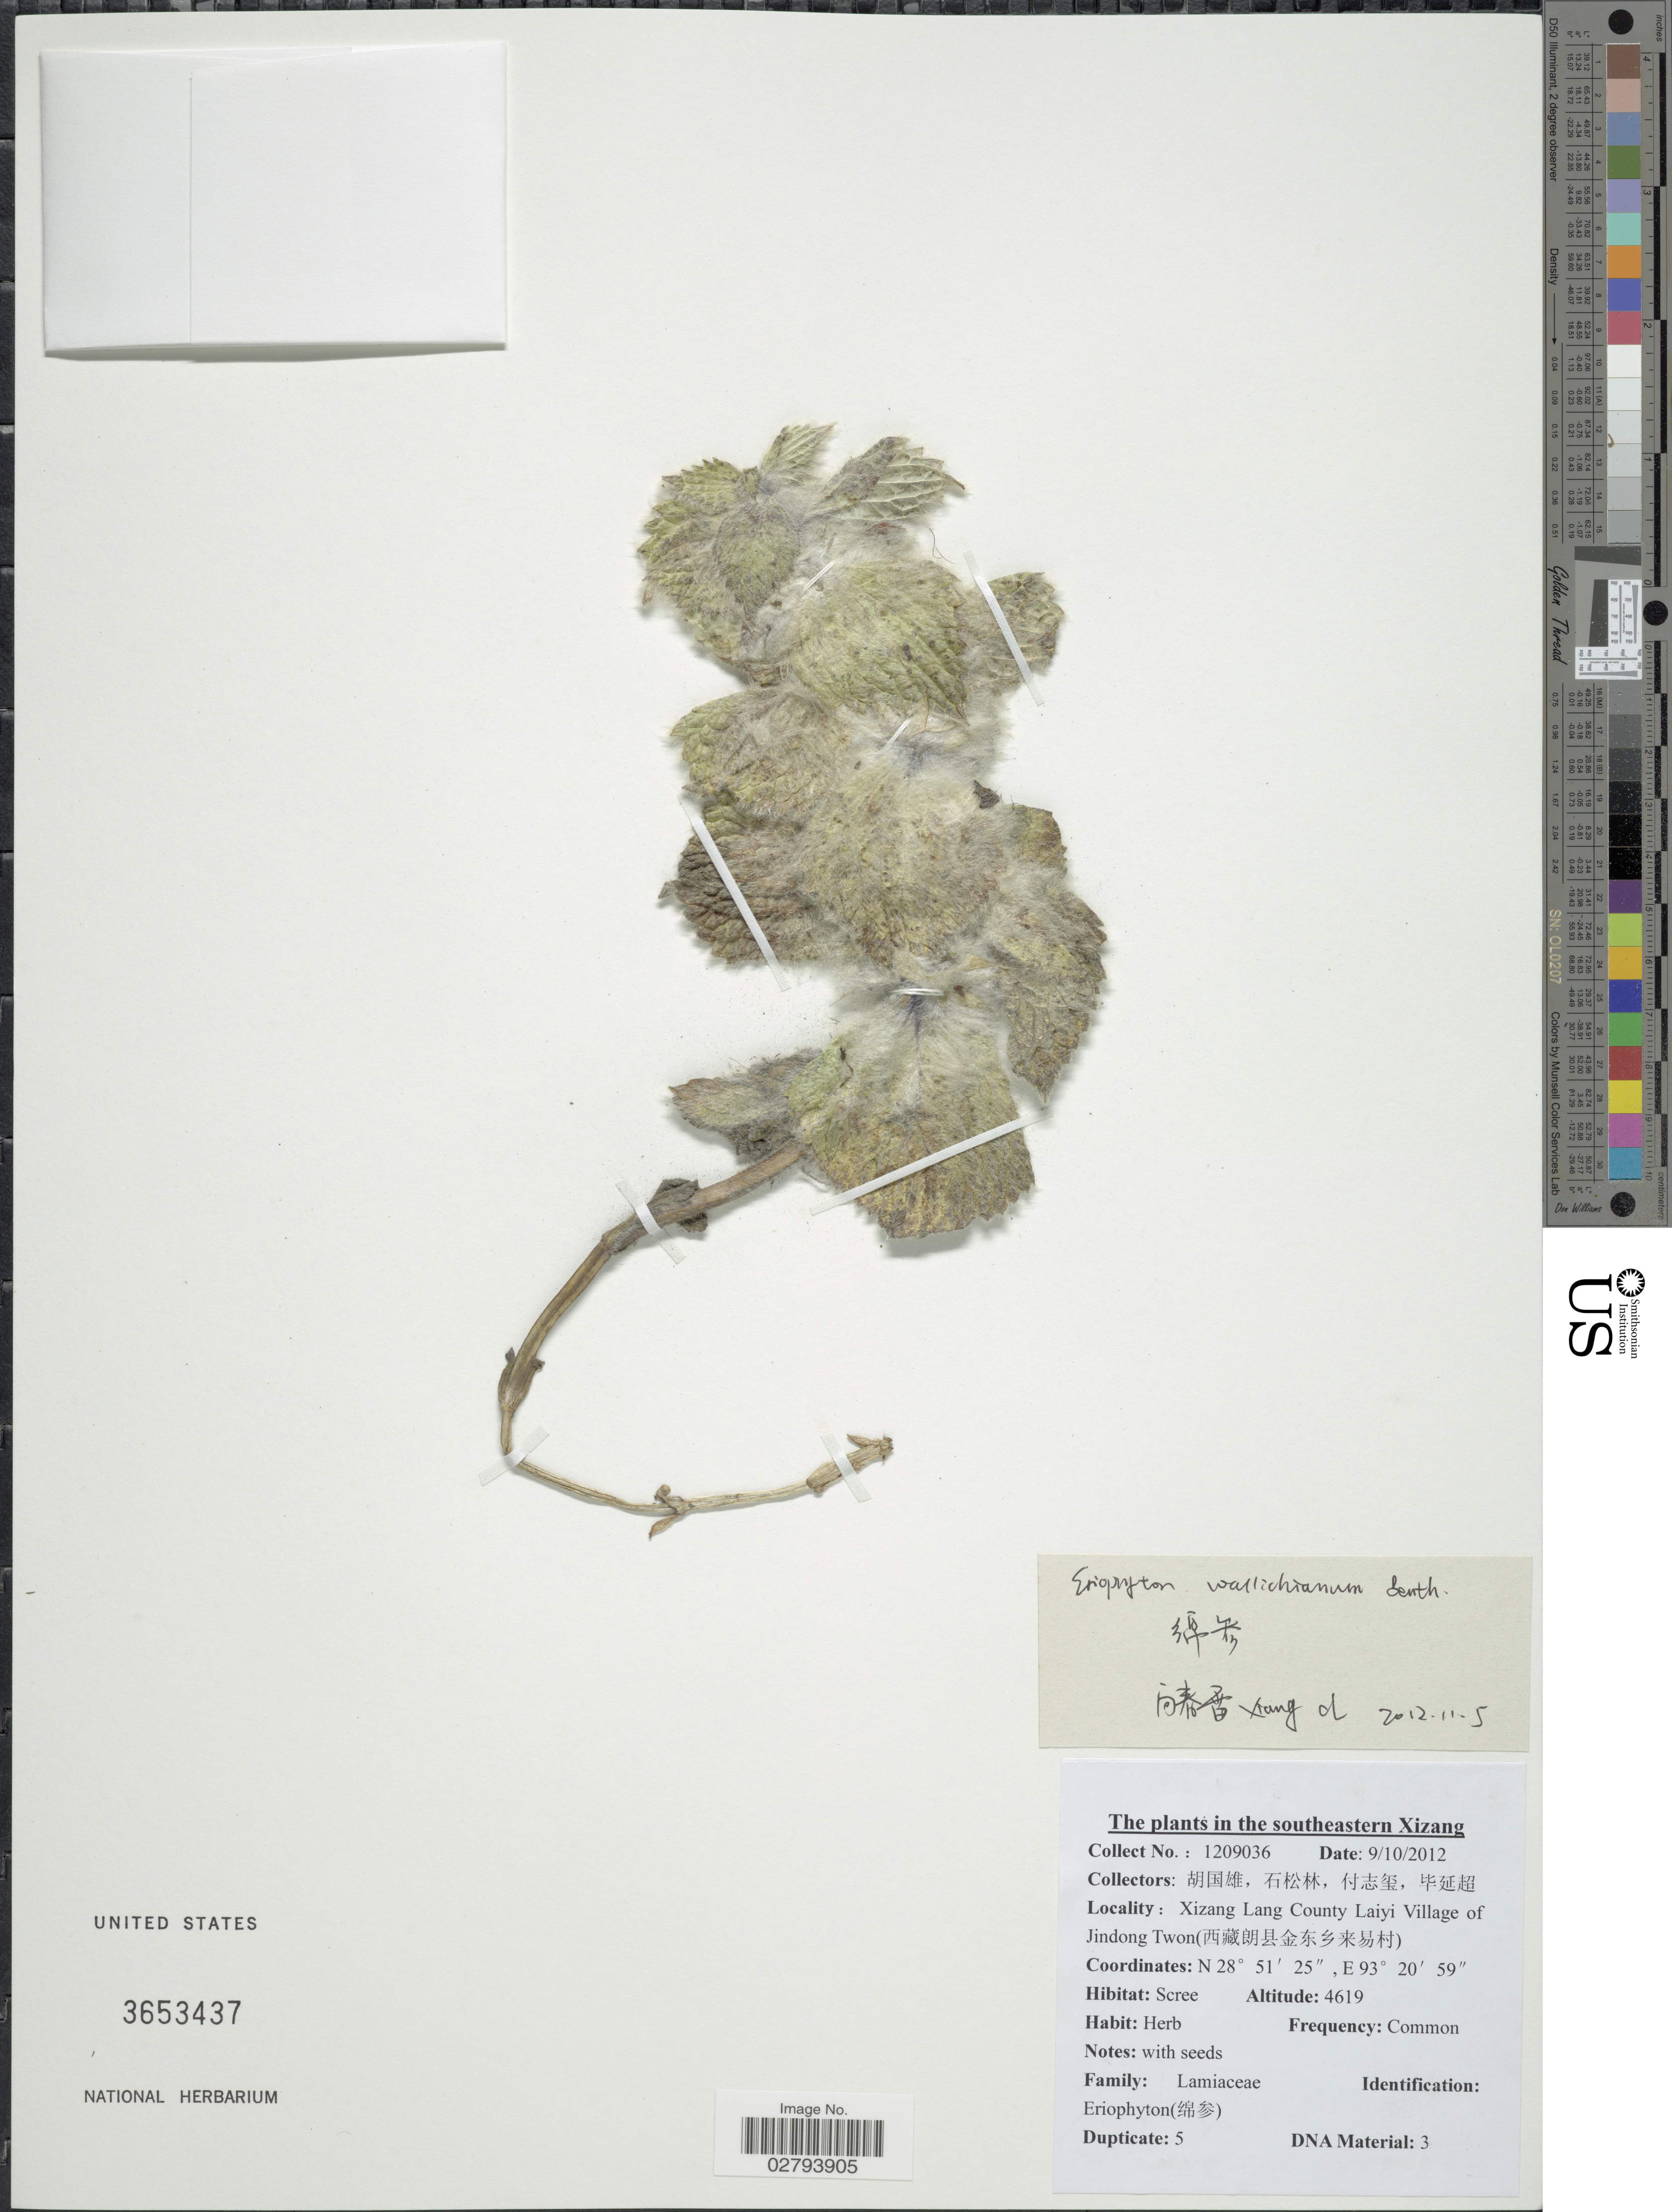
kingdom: Plantae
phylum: Tracheophyta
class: Magnoliopsida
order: Lamiales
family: Lamiaceae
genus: Eriophyton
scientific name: Eriophyton wallichianum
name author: Hook. f.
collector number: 1209036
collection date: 2012-10-09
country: China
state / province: Xizang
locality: Southeastern Xizang, Xizang Lang County Laiyi Village of Jindong Twon.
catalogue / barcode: US 3653437